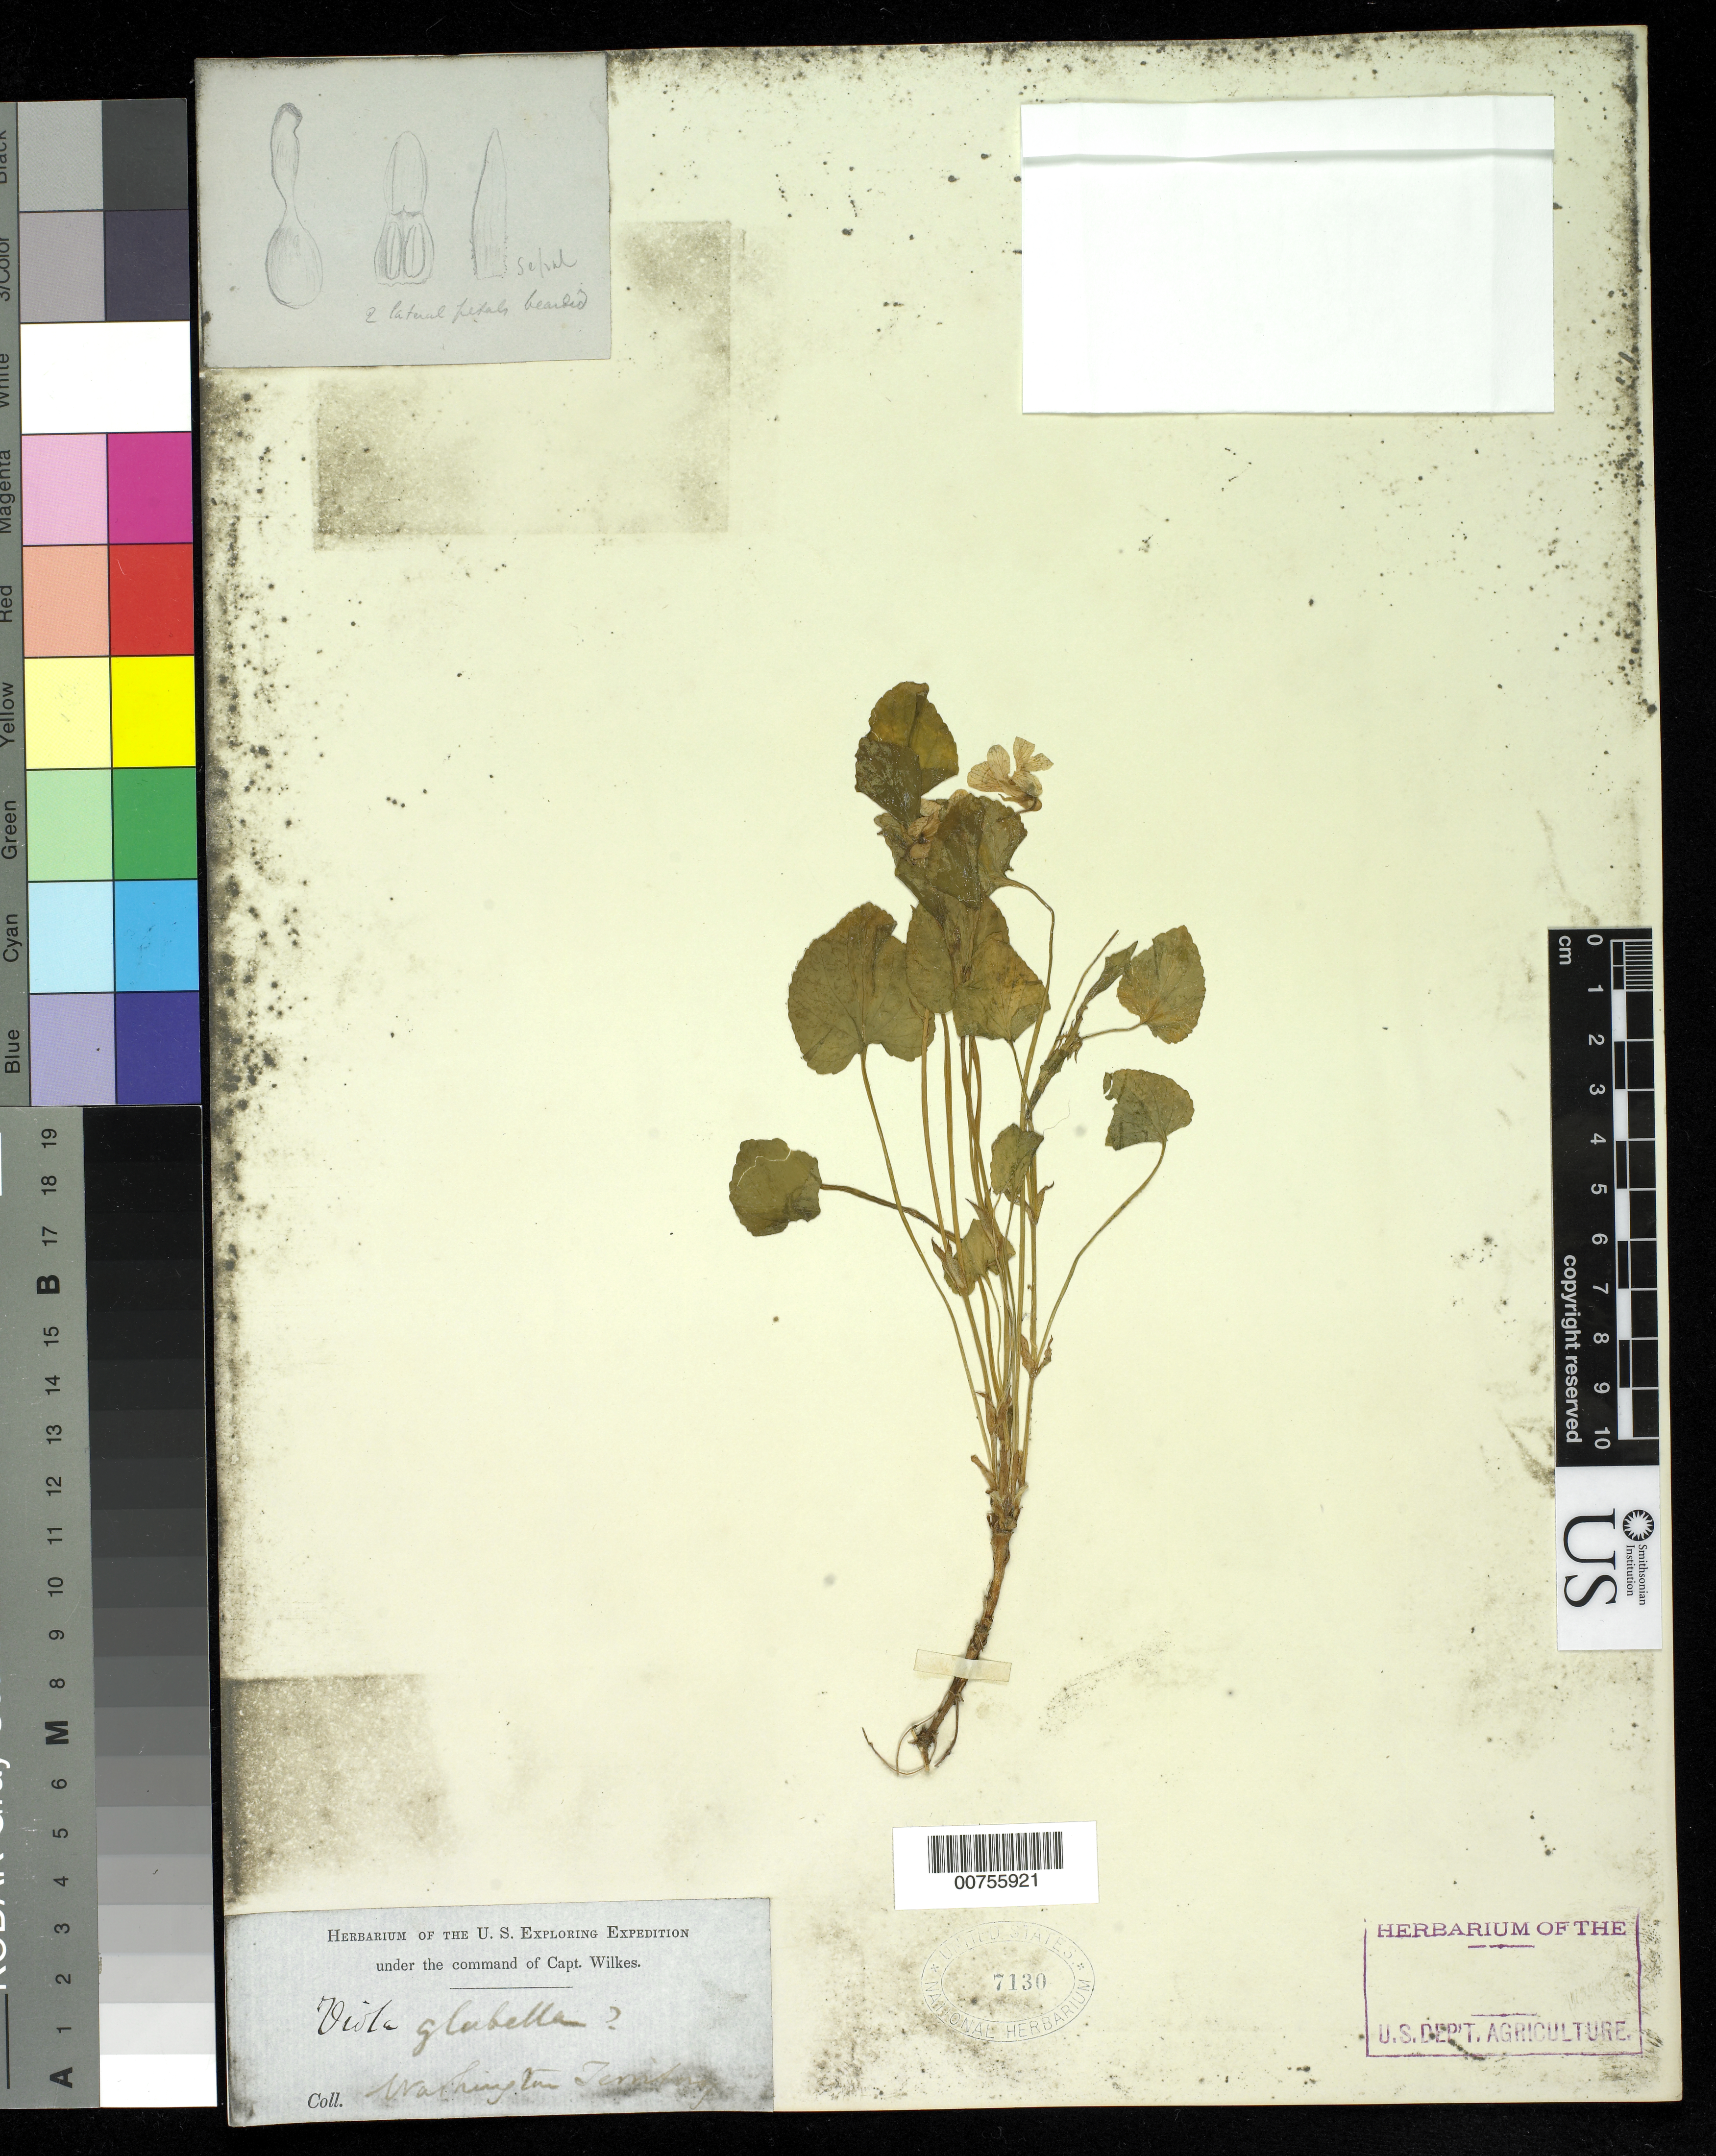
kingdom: Plantae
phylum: Tracheophyta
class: Magnoliopsida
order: Malpighiales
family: Violaceae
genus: Viola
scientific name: Viola glabella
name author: Nutt.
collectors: Wilkes Explor. Exped.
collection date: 1838/1842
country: United States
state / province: Washington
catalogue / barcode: US 7130